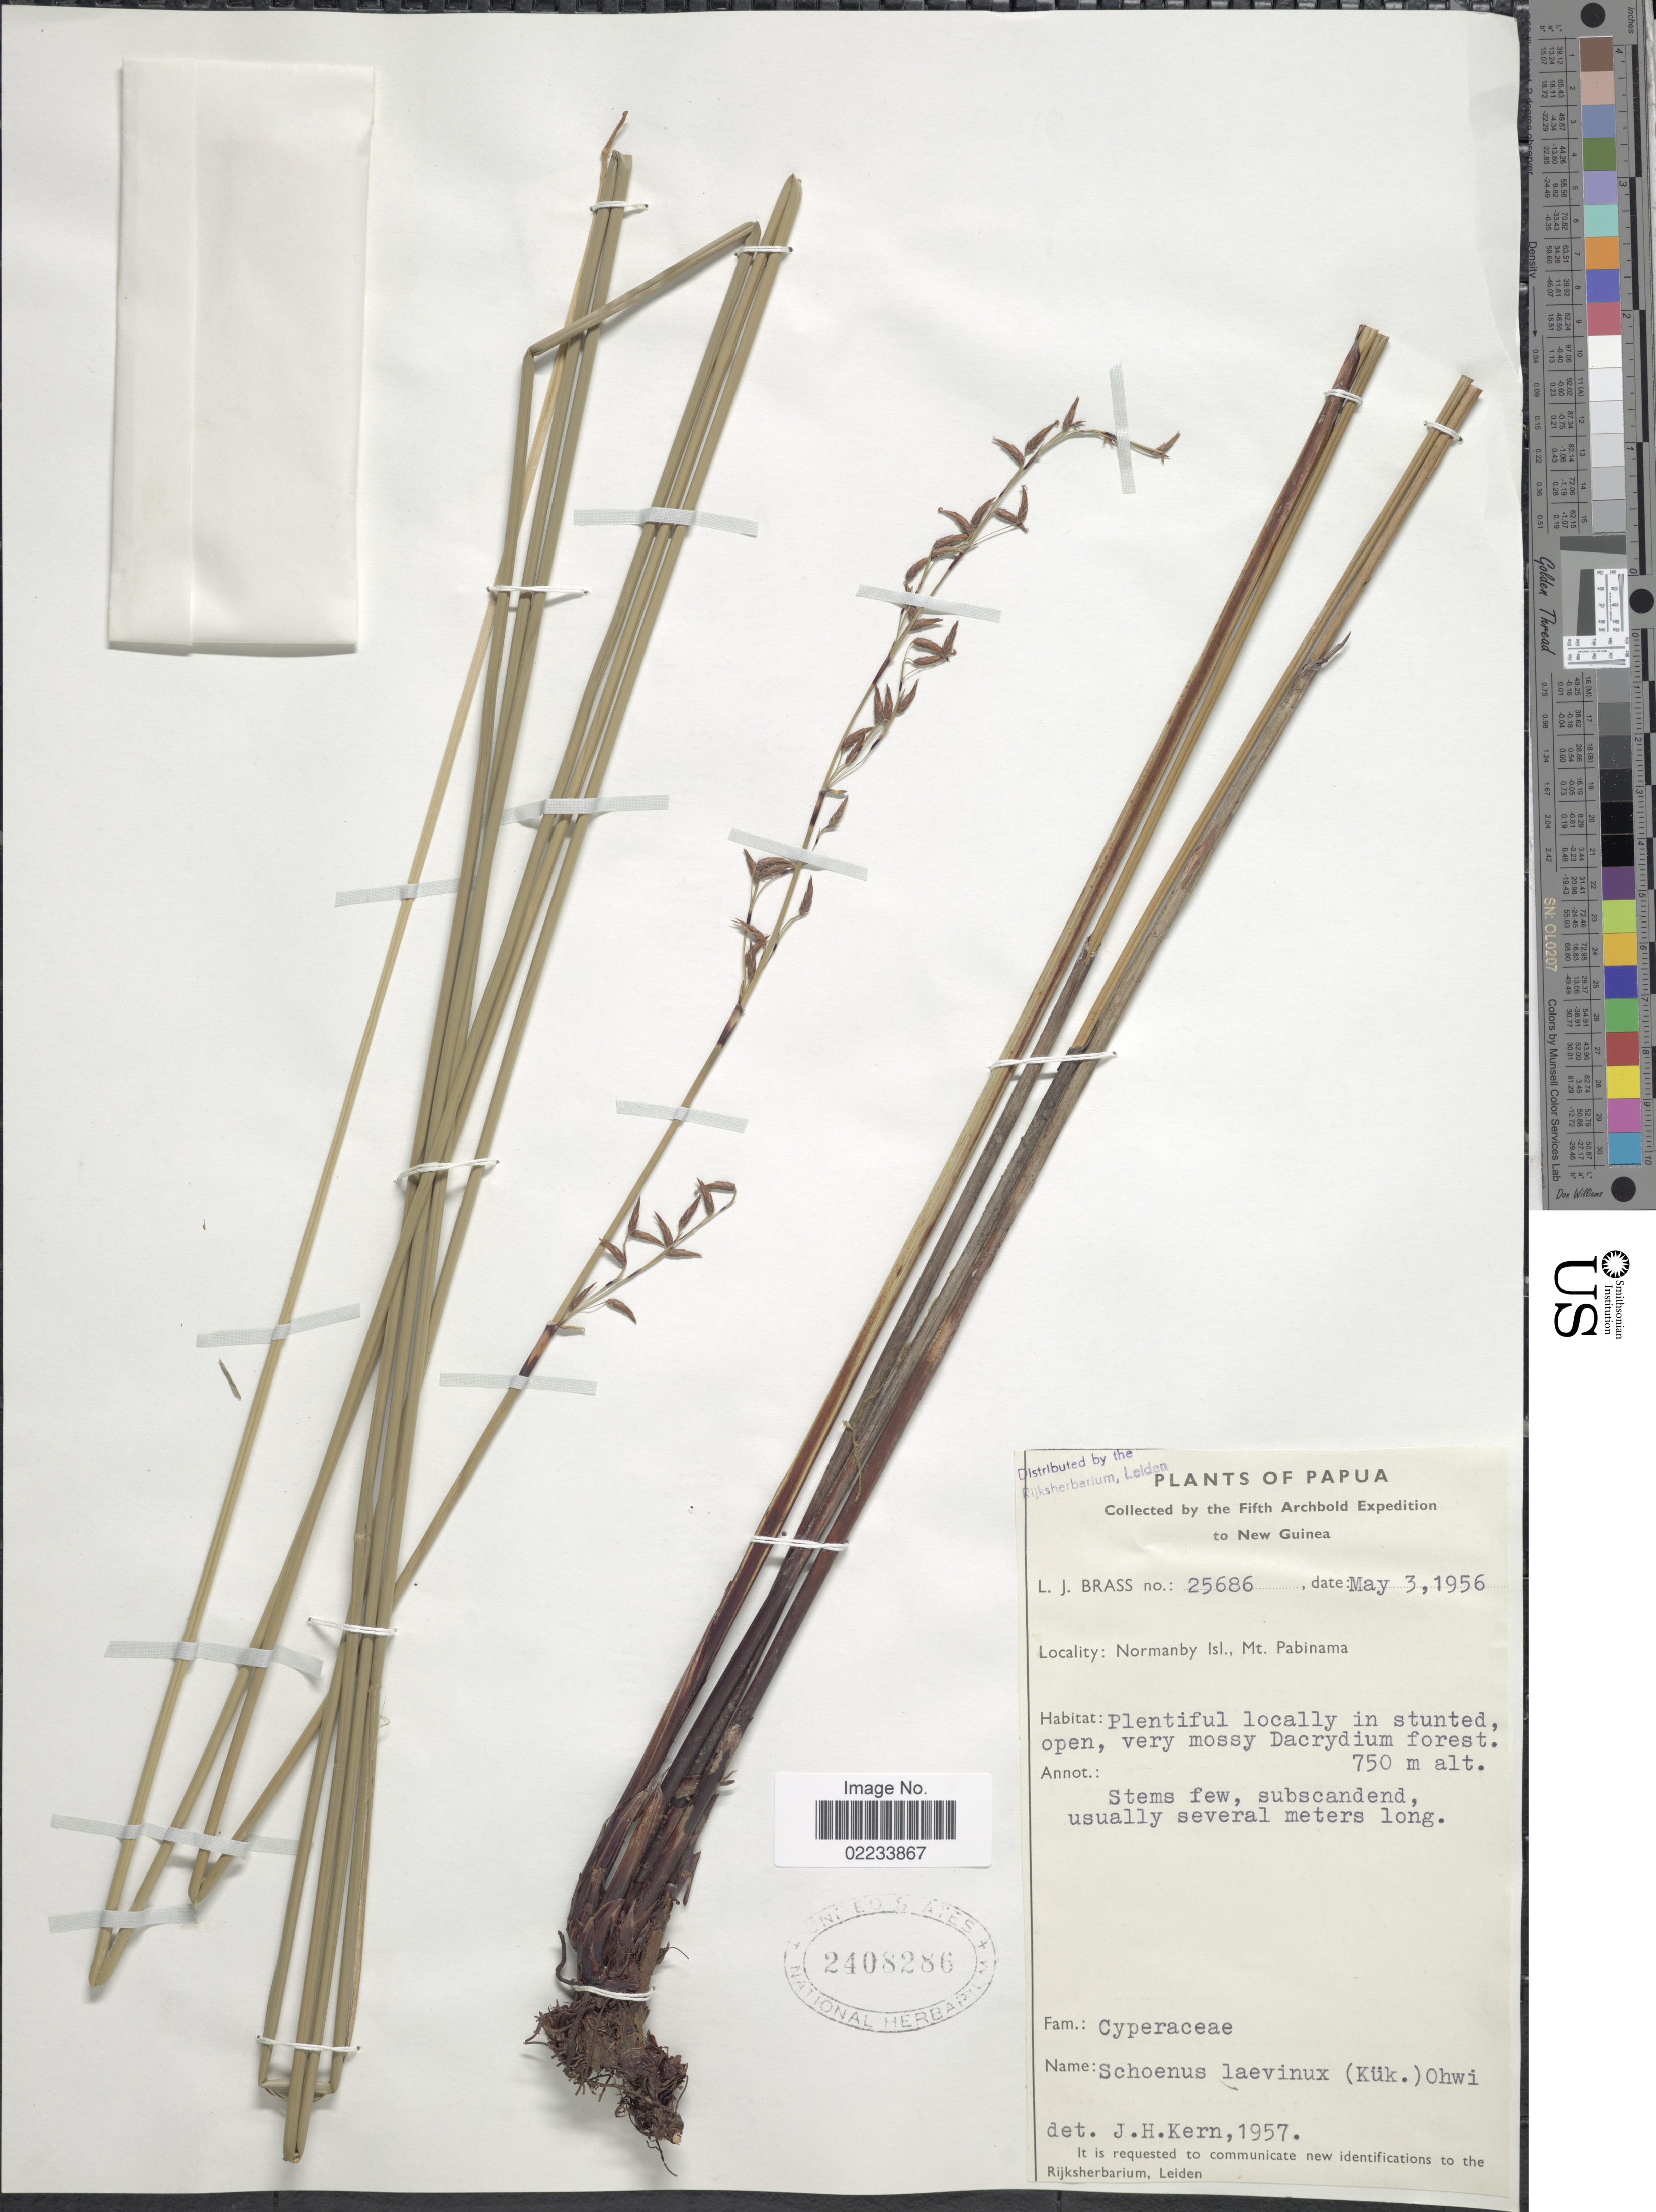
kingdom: Plantae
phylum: Tracheophyta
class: Liliopsida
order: Poales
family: Cyperaceae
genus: Schoenus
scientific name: Schoenus laevinux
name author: (Kük.) Ohwi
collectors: L. J. Brass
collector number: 25686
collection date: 1956-05-03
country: Papua New Guinea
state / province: Milne Bay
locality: Normanby Isl., Mt. Pabinama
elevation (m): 750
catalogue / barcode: US 2408286